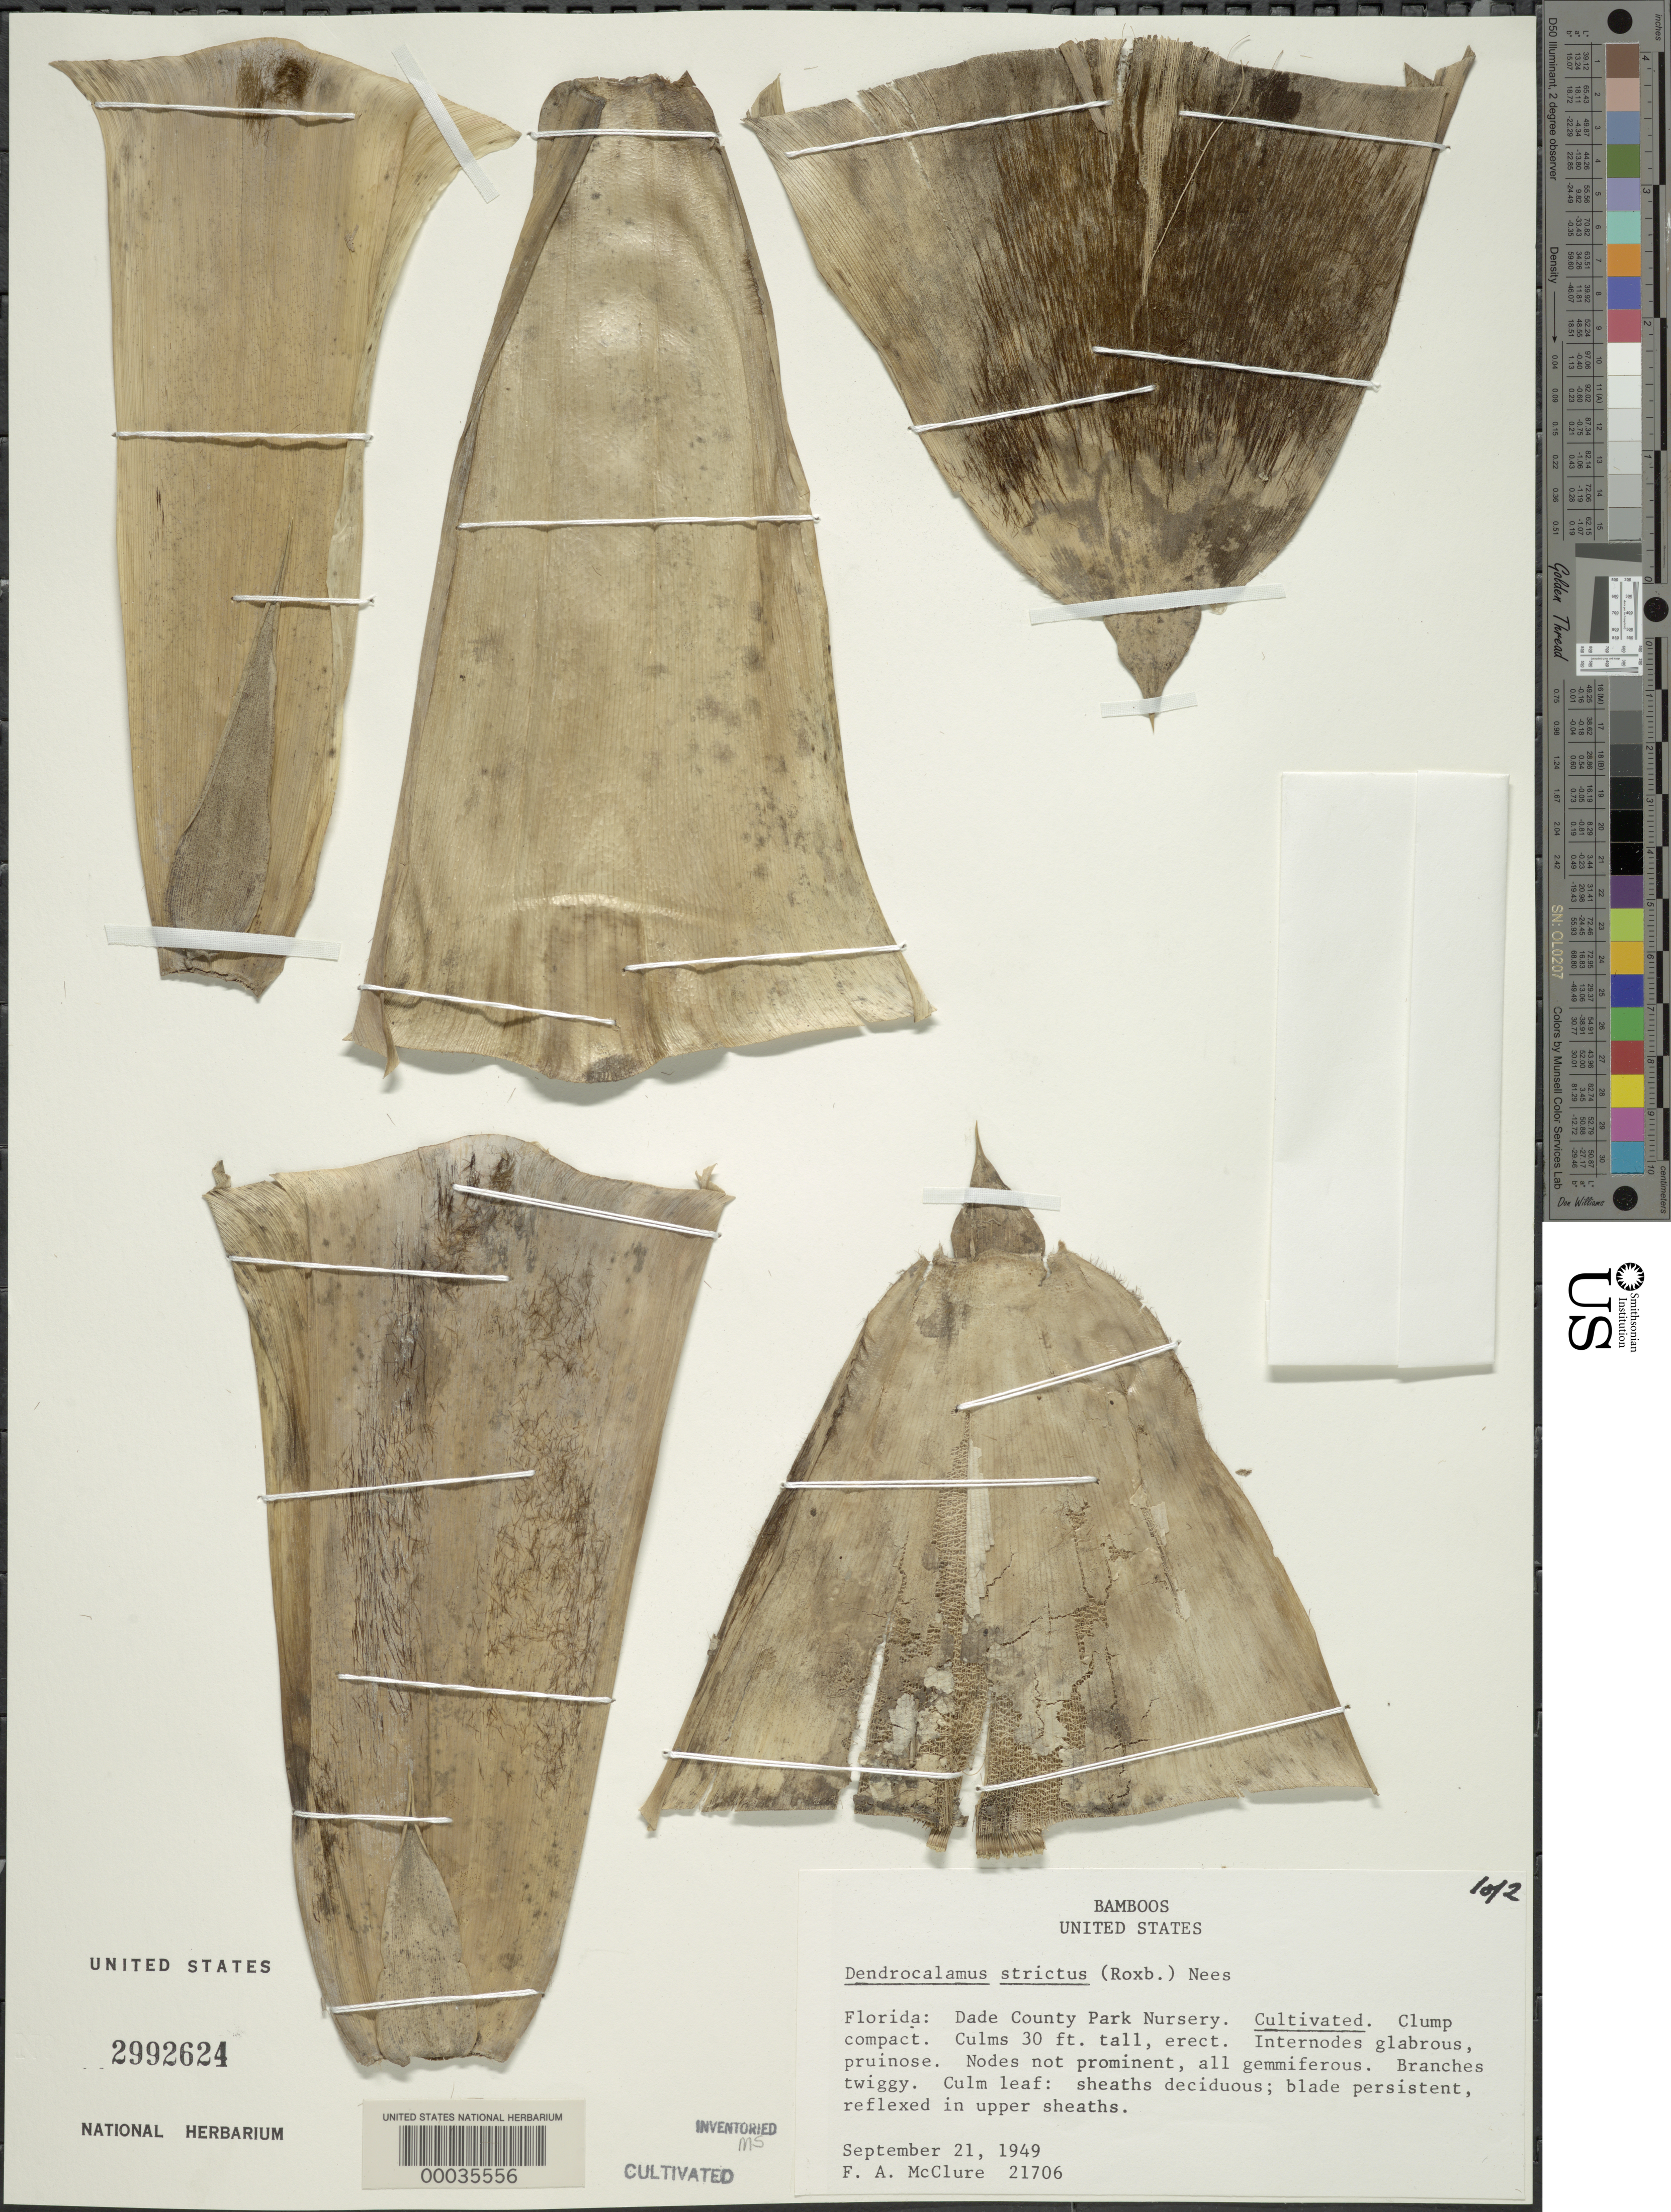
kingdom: Plantae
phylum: Tracheophyta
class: Liliopsida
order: Poales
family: Poaceae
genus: Dendrocalamus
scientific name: Dendrocalamus strictus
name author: (Roxb.) Nees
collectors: F. A. McClure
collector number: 21706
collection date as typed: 21 Sep 1949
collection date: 1949-09-21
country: United States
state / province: Florida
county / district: Dade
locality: Dade county park nursery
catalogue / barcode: US 2992624